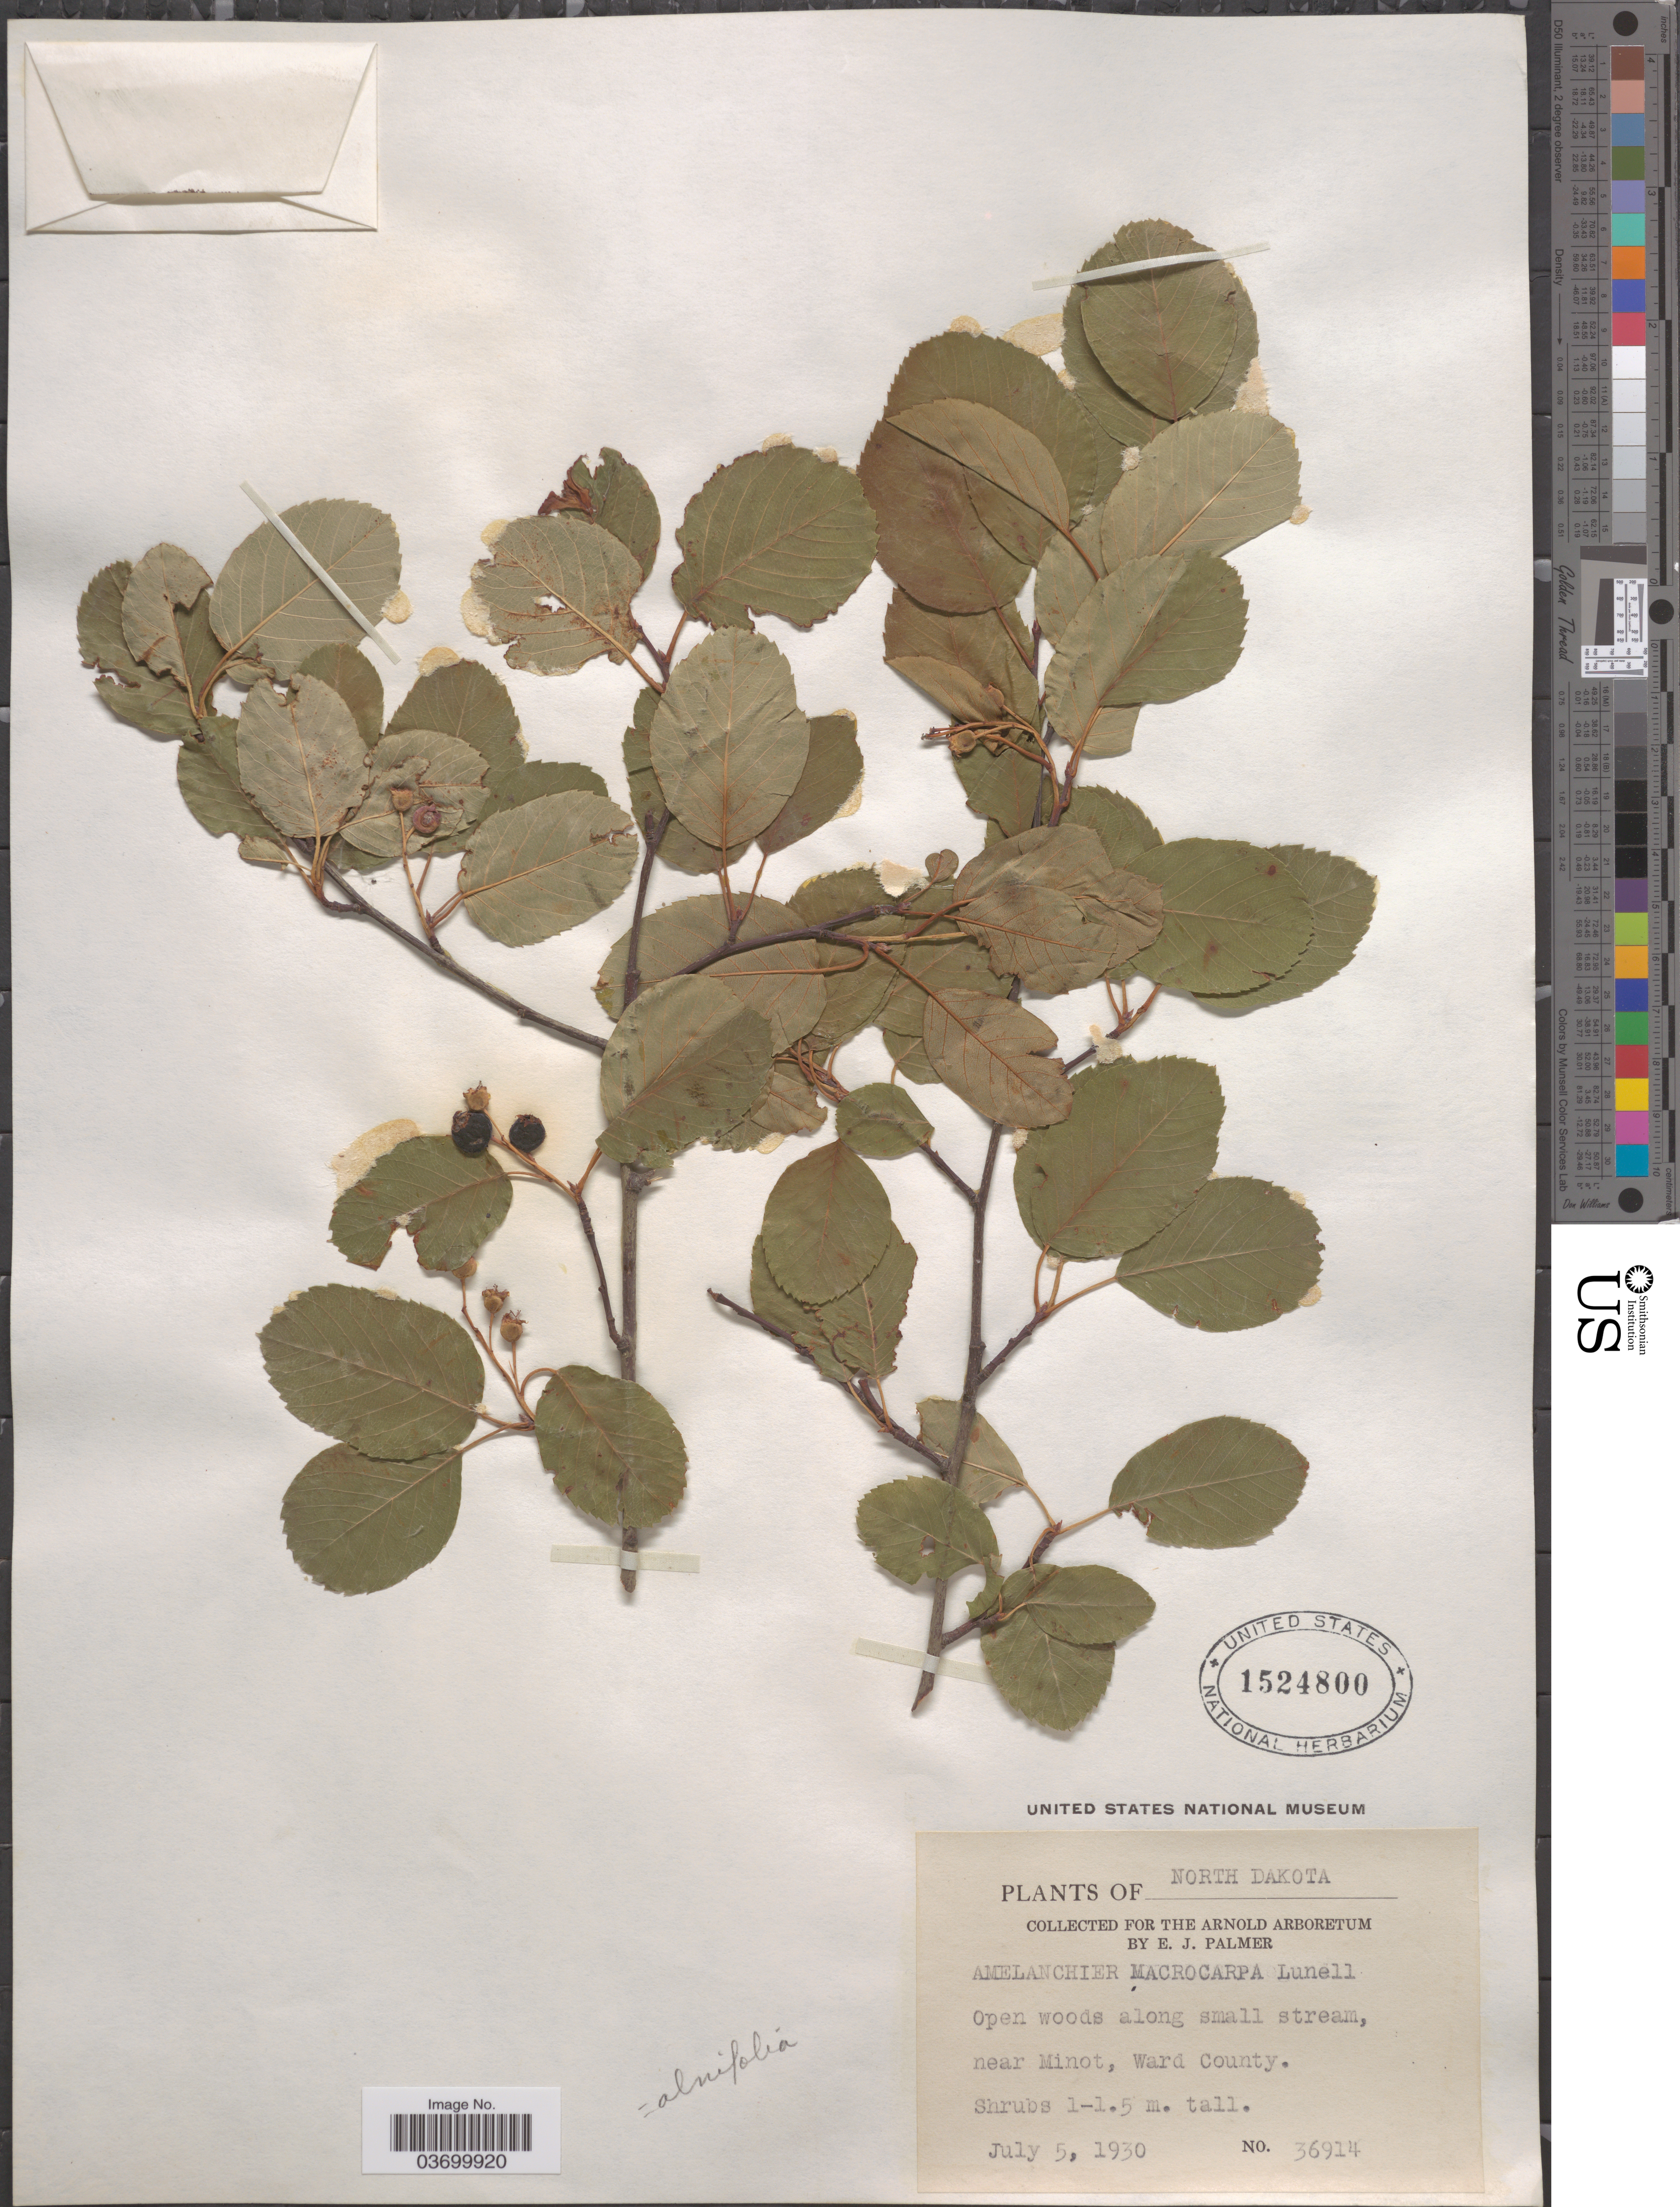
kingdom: Plantae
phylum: Tracheophyta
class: Magnoliopsida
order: Rosales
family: Rosaceae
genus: Amelanchier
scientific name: Amelanchier alnifolia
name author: (Nutt.) Nutt. ex M. Roem.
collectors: E. J. Palmer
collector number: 36914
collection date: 1930-07-05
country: United States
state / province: North Dakota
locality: Open woods along small stream, near Minot, Ward County.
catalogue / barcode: US 1524800